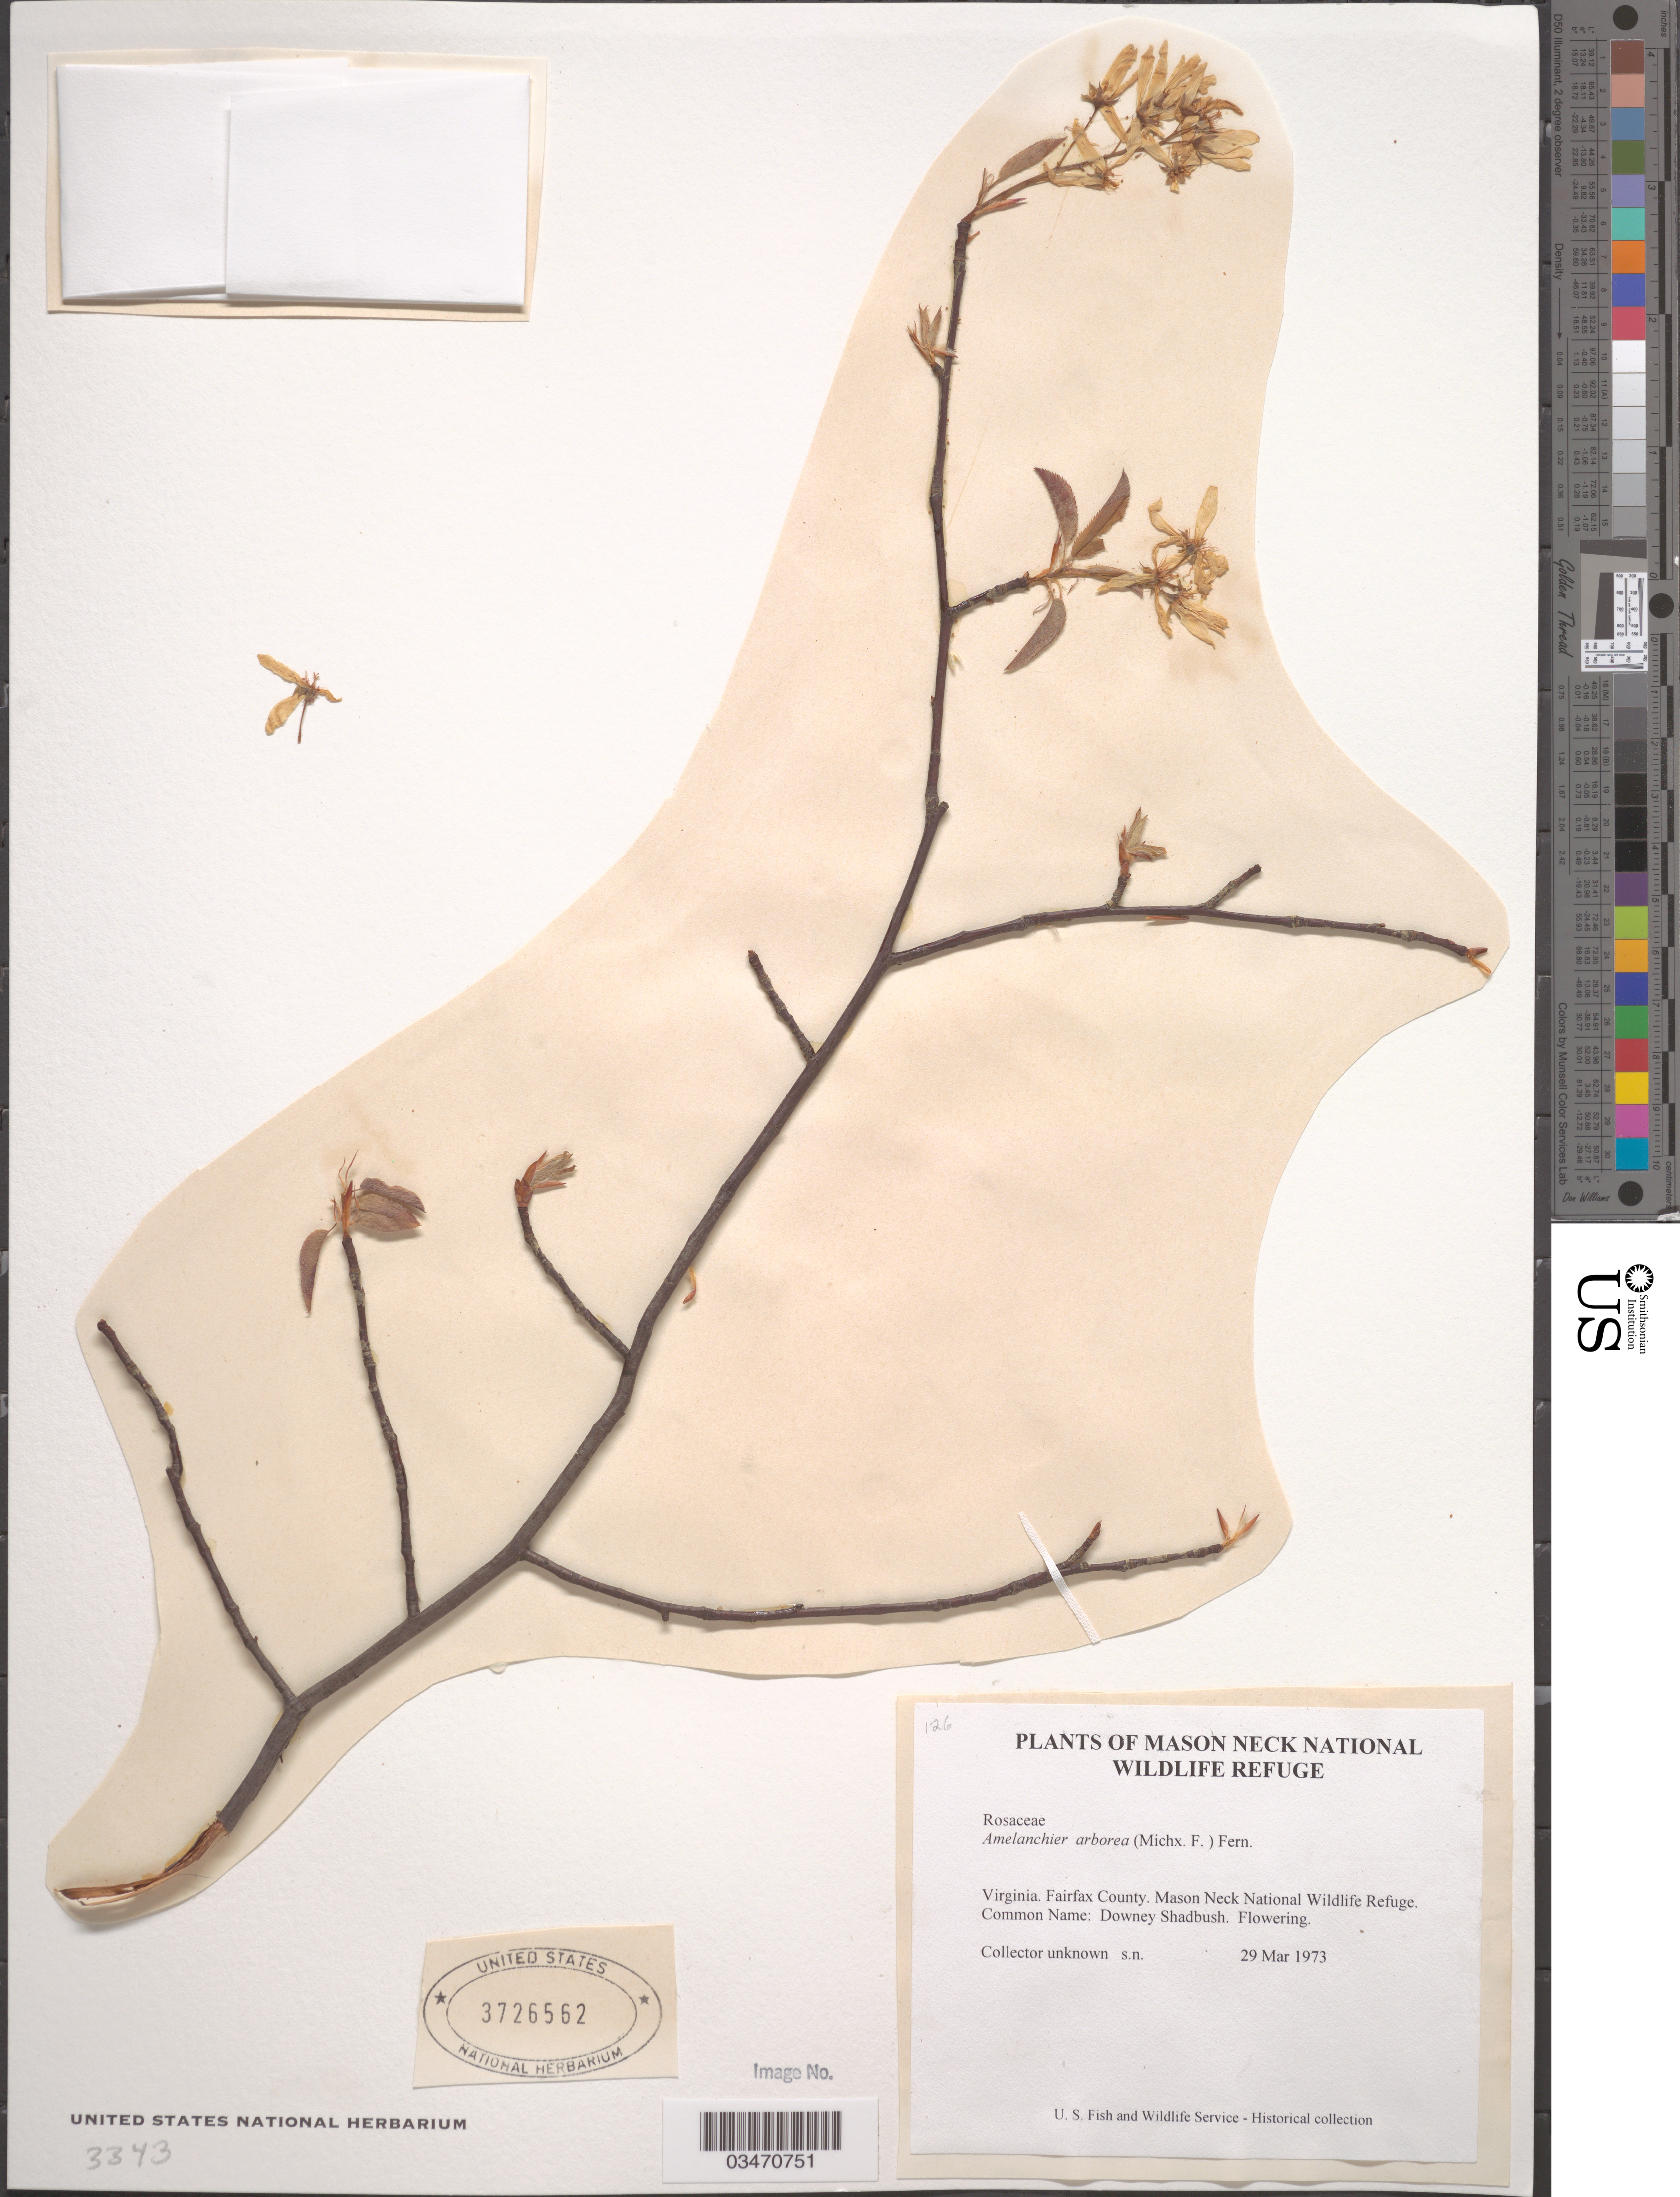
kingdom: Plantae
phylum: Tracheophyta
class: Magnoliopsida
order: Rosales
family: Rosaceae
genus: Amelanchier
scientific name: Amelanchier arborea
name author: (F. Michx.) Fernald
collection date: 1973-03-29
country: United States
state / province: Virginia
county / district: Fairfax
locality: Mason Neck National Wildlife Refuge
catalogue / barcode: US 3726562